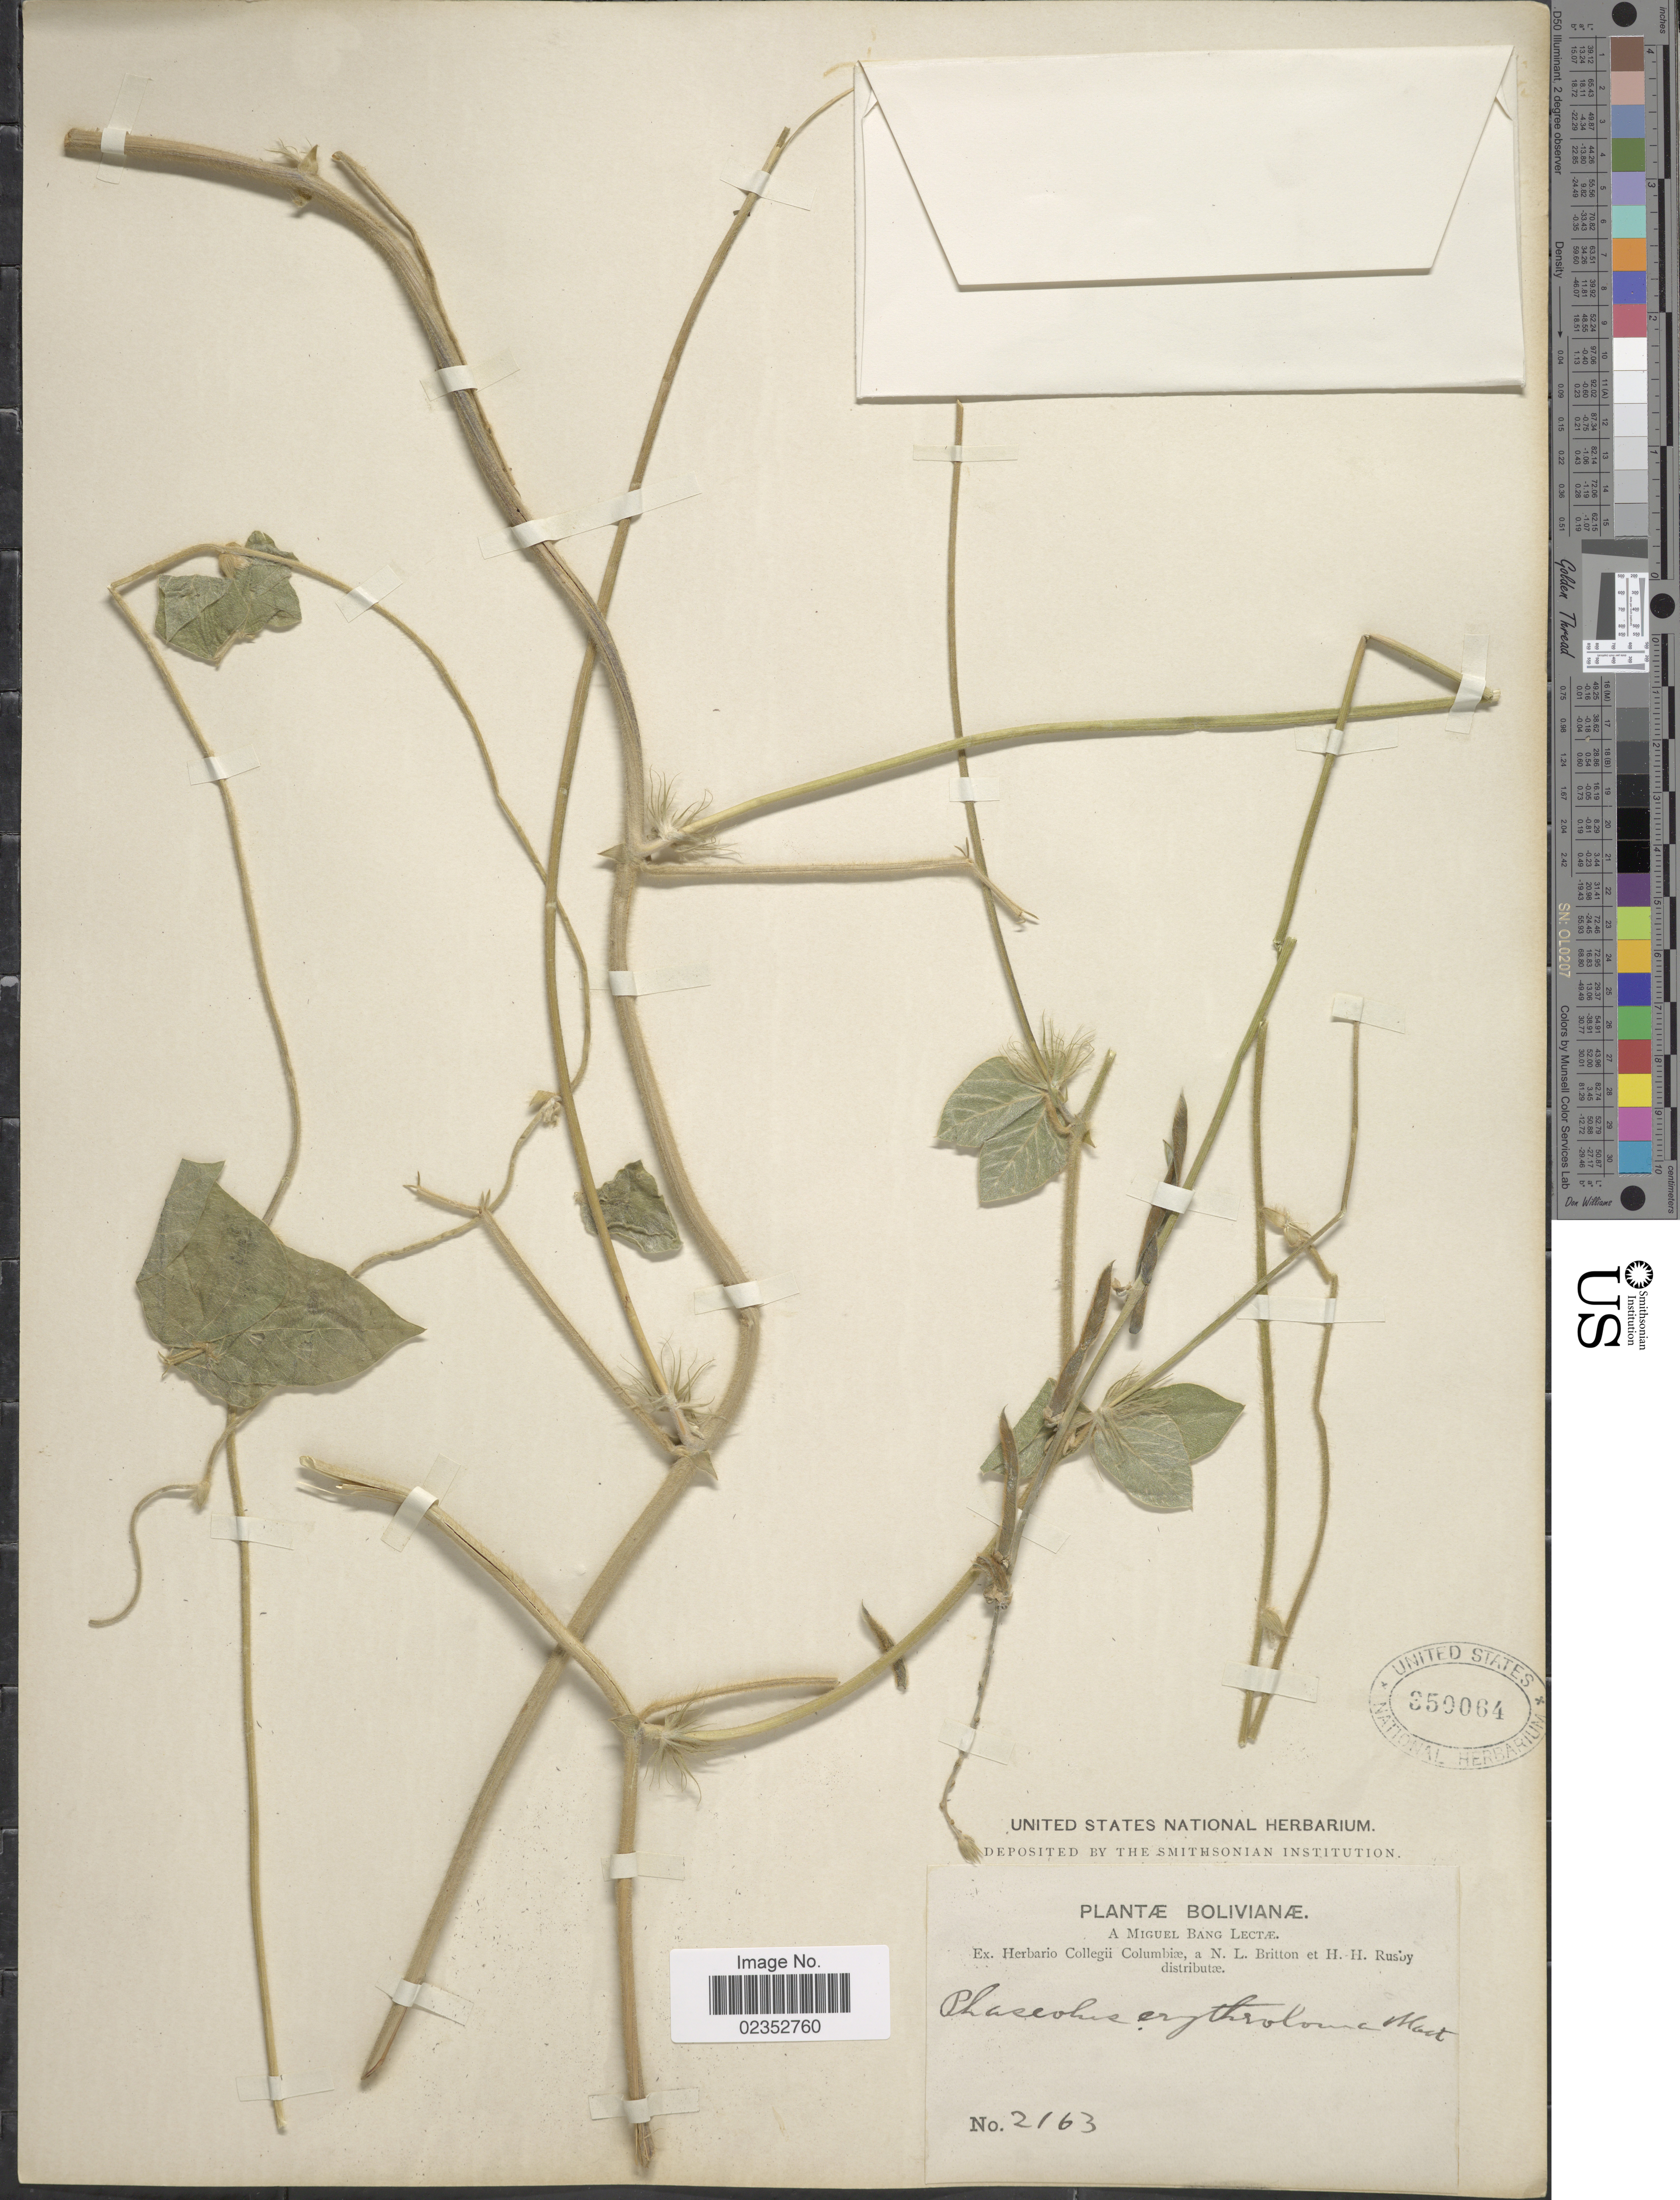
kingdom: Plantae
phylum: Tracheophyta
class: Magnoliopsida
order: Fabales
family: Fabaceae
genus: Macroptilium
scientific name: Macroptilium erythroloma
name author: (Mart. ex Benth.) Urb.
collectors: M. Bang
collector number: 2163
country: Bolivia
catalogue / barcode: US 350064